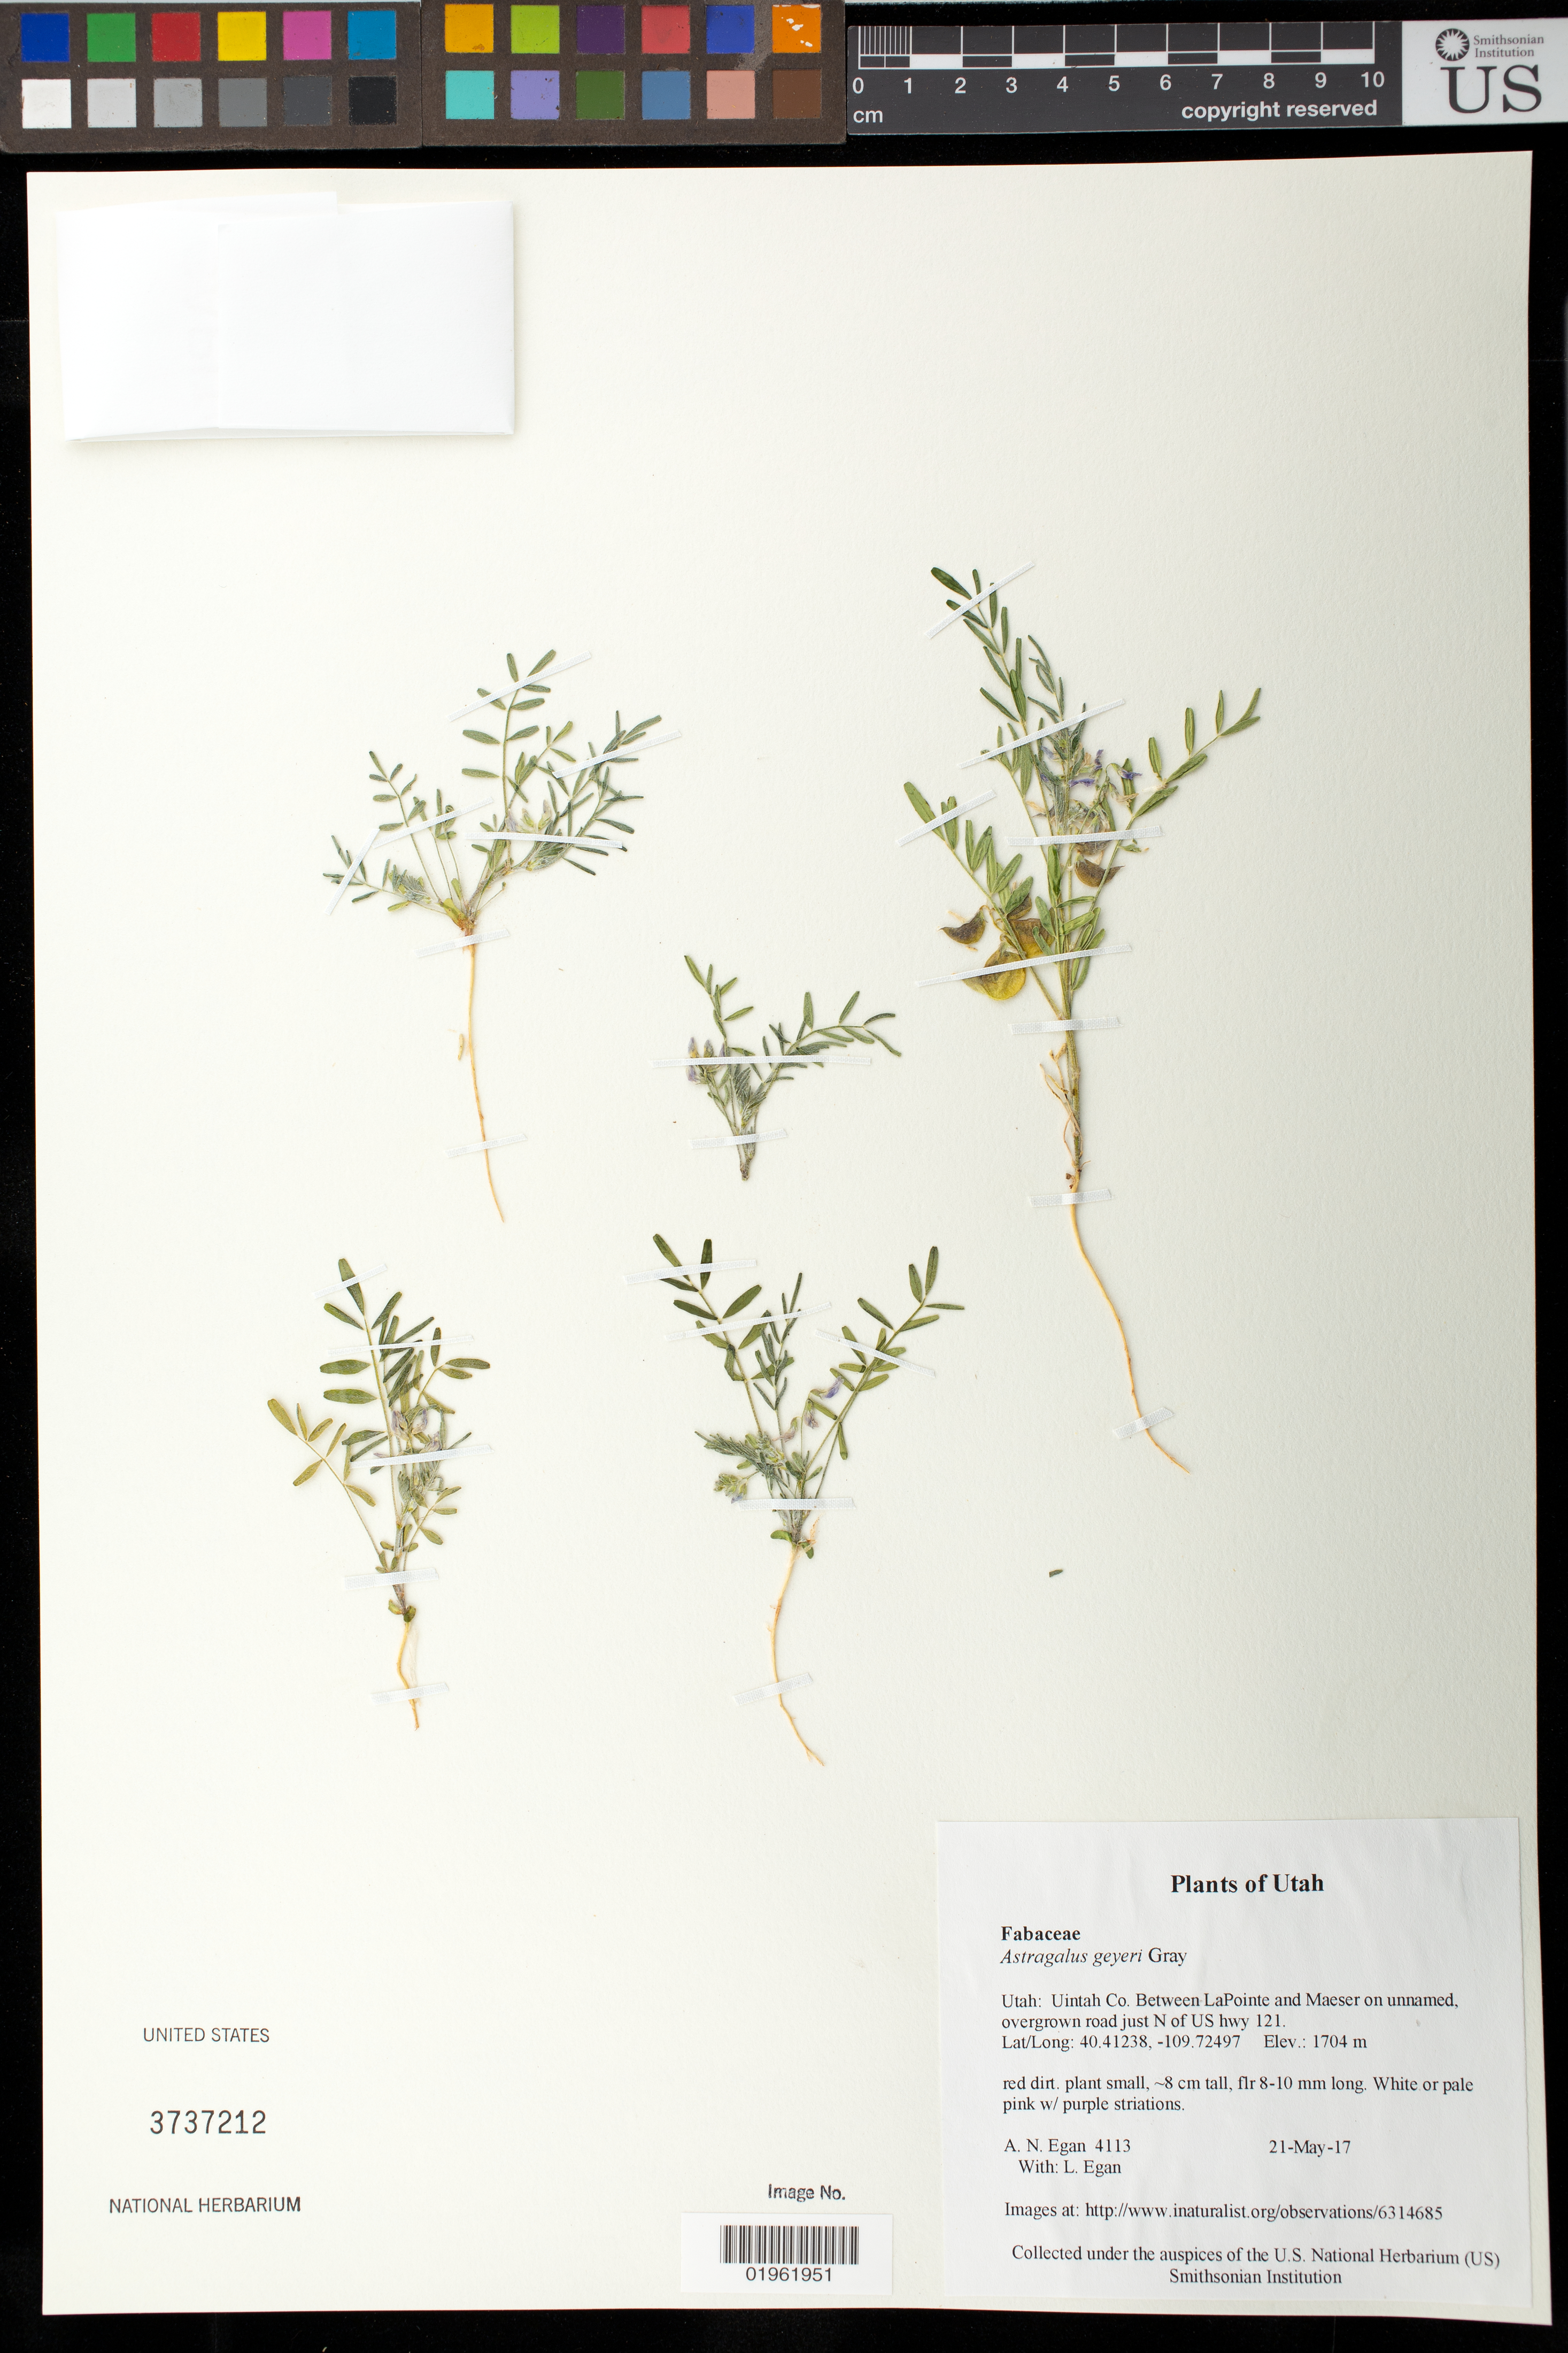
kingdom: Plantae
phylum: Tracheophyta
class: Magnoliopsida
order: Fabales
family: Fabaceae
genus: Astragalus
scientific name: Astragalus geyeri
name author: A. Gray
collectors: A. N. Egan & L. Egan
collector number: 4113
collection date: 2017-05-21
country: United States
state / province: Utah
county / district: Uintah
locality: Between LaPointe and Maeser on unnamed, overgrown road just N of US hwy 121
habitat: red dirt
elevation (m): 1704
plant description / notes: http://www.inaturalist.org/observations/6314685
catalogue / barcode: US 3737212